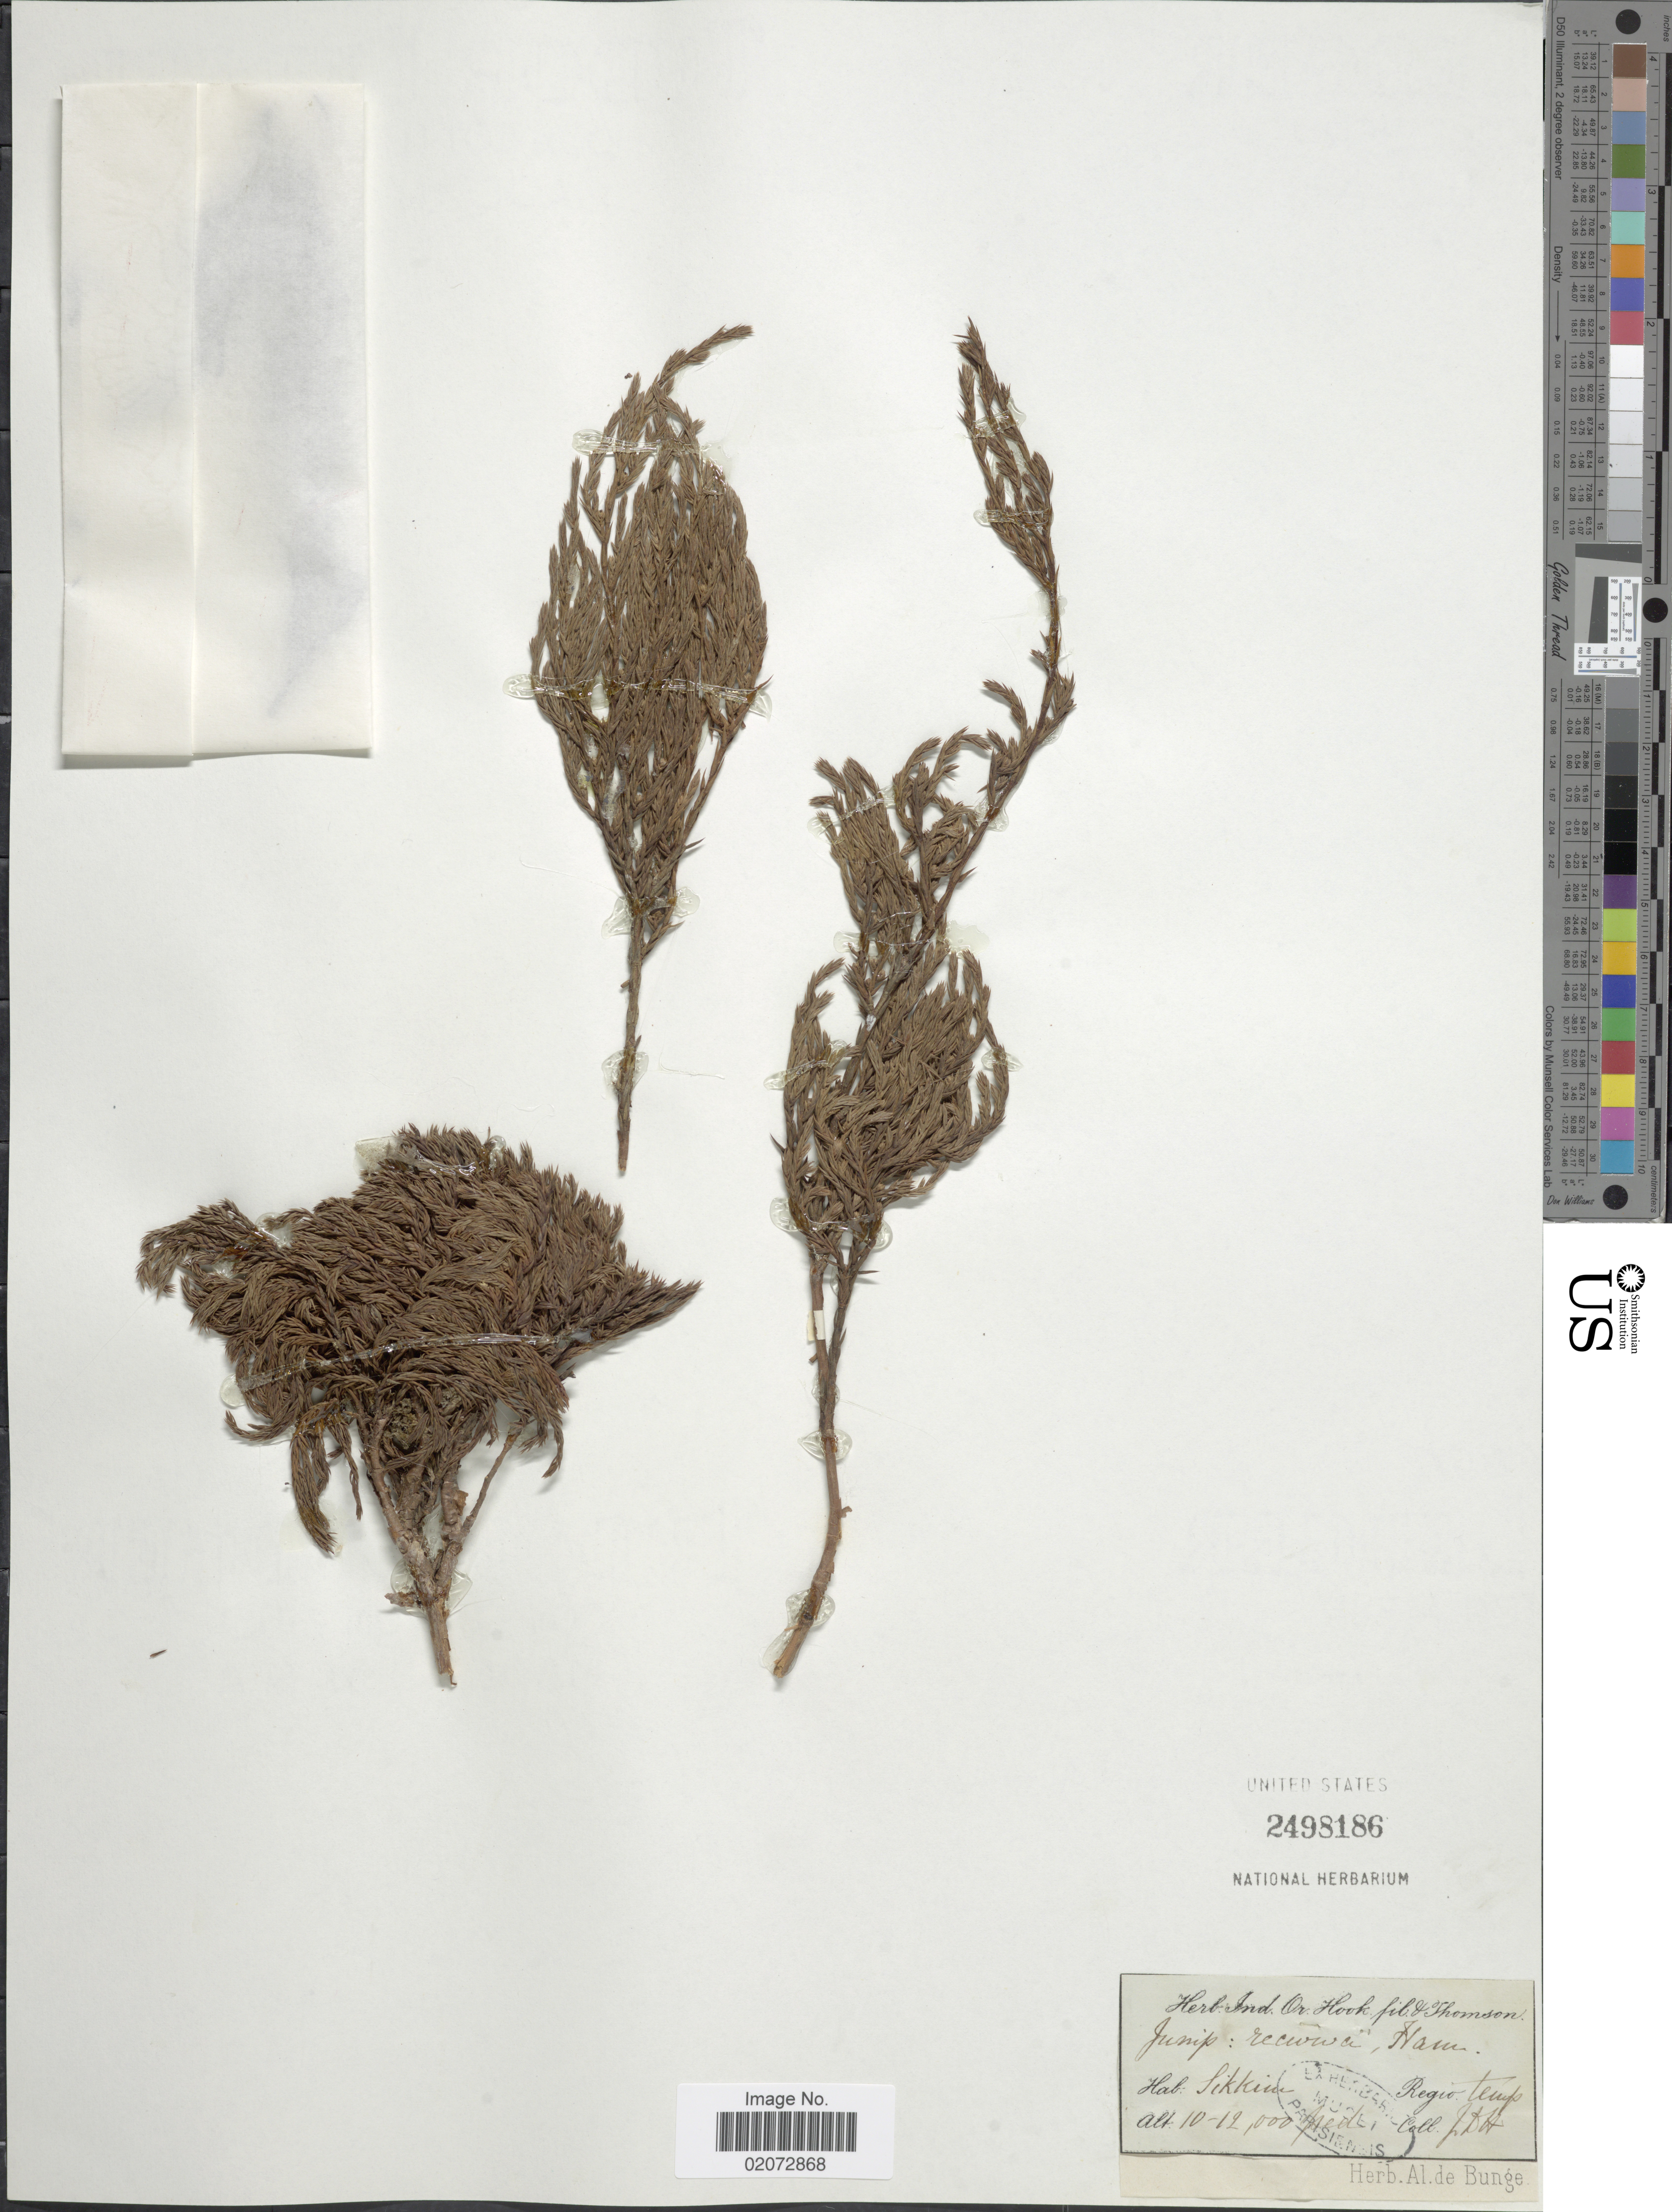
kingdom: Plantae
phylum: Tracheophyta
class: Pinopsida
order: Pinales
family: Cupressaceae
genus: Juniperus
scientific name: Juniperus recurva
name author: Buch.-Ham. ex D. Don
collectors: J. D. H.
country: India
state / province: Sikkim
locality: Regio temp.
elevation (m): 3048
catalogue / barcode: US 2498186